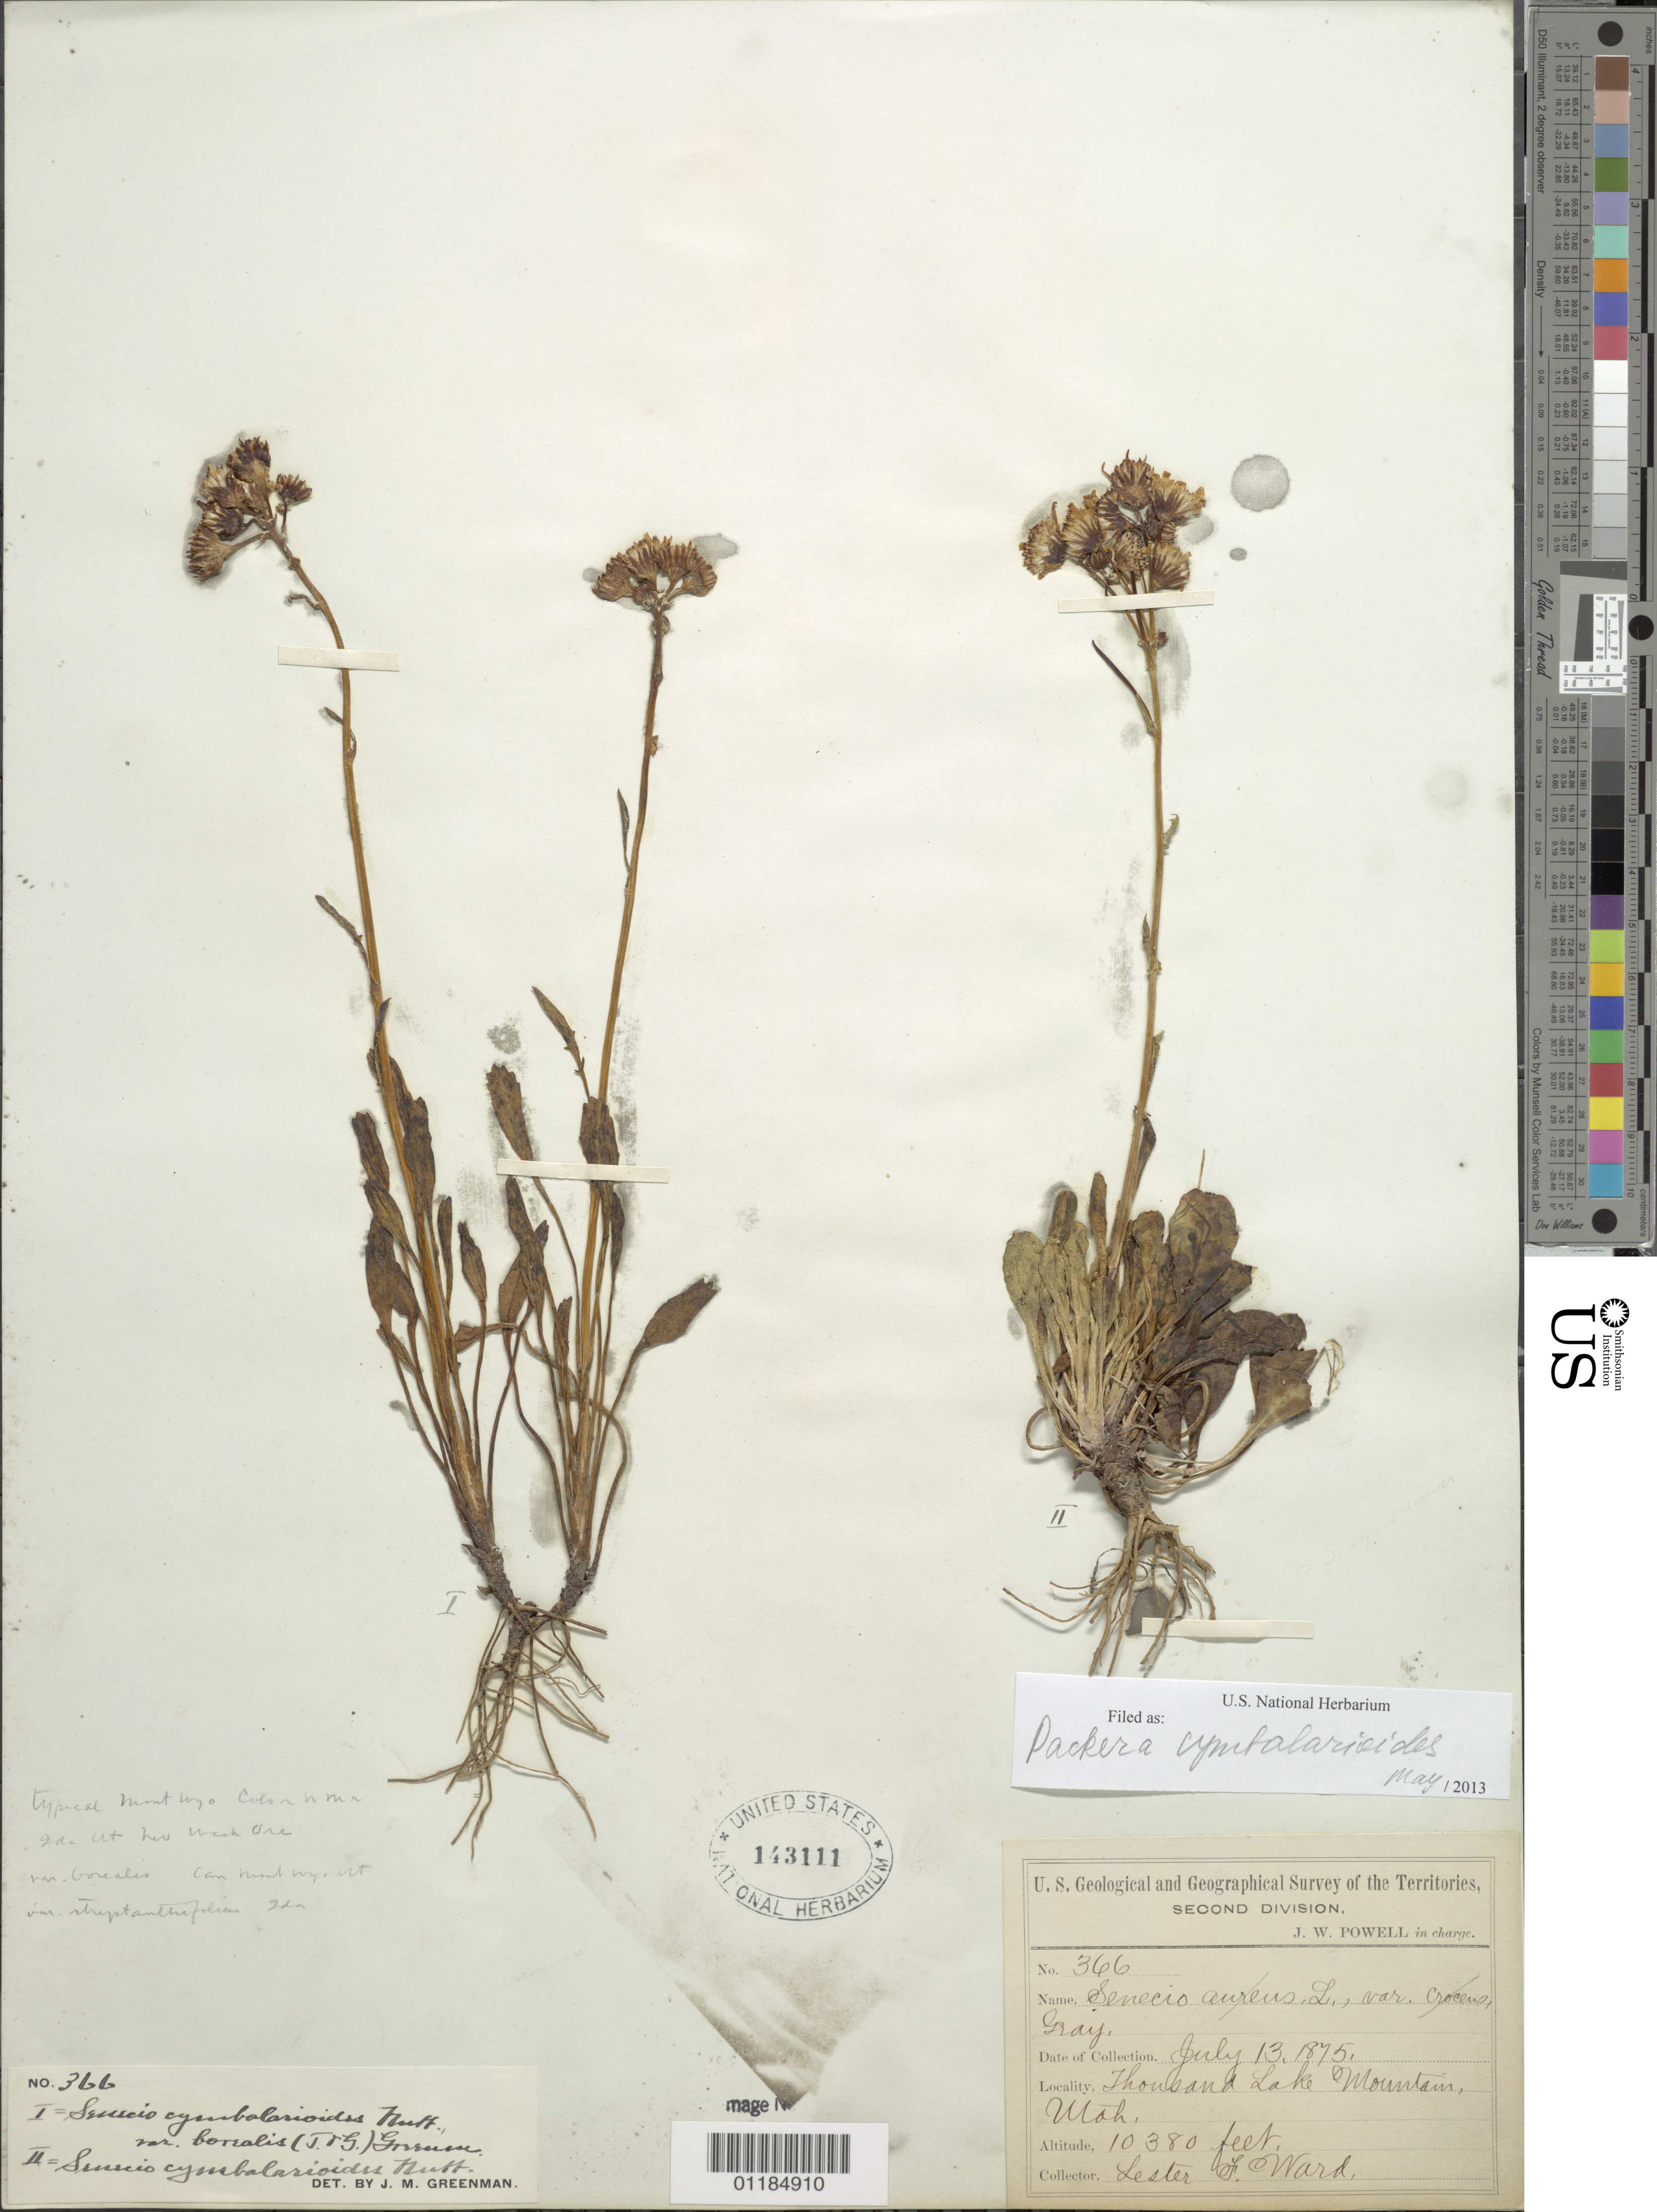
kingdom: Plantae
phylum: Tracheophyta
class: Magnoliopsida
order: Asterales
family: Asteraceae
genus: Packera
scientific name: Packera cymbalarioides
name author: (H. Buek) W.A. Weber & Á. Löve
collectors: L. F. Ward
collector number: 366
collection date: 1875-07-13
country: United States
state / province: Utah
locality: Thousand Lake Mountain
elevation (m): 3164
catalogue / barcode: US 143111